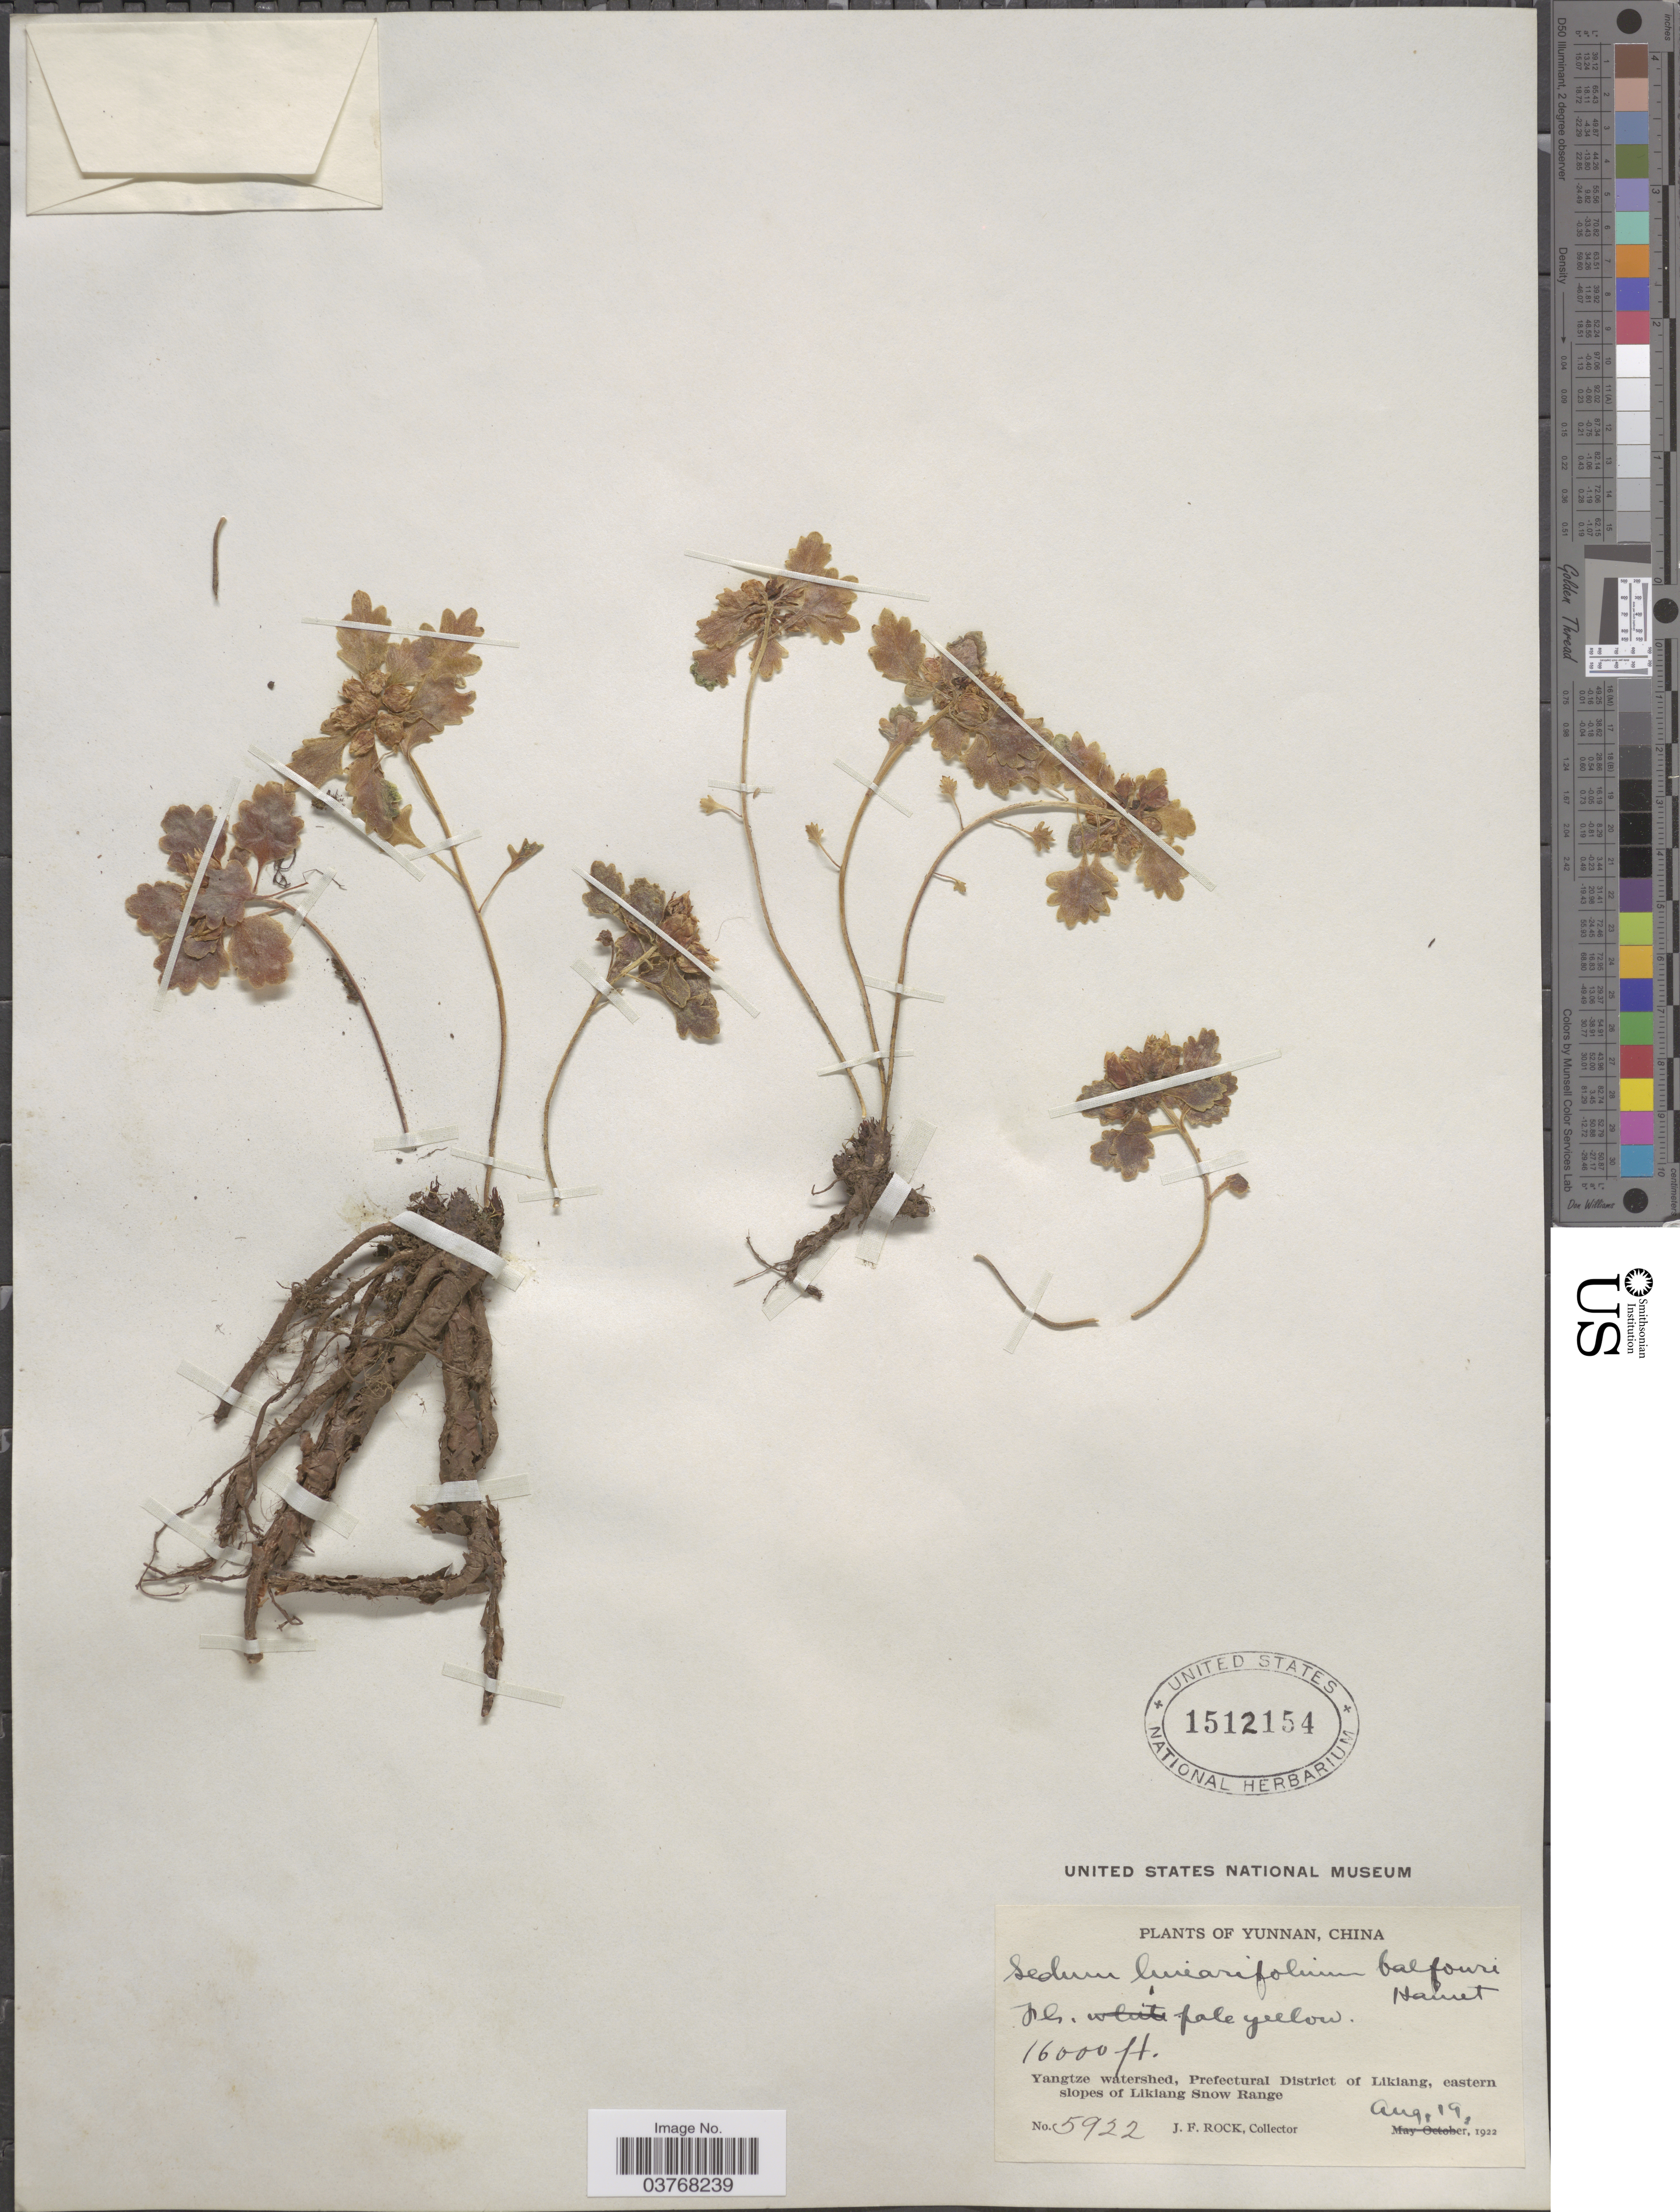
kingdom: Plantae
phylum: Tracheophyta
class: Magnoliopsida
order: Saxifragales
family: Crassulaceae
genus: Rhodiola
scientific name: Rhodiola sinuata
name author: (Royle ex Edgew.) S.H. Fu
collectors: J. Rock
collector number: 5922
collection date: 1922-08-19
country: China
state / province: Yunnan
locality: Yangtze watershed, Prefectural District of Likiang, eastern slopes of Likiang Snow Range.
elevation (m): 4877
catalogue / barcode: US 1512154